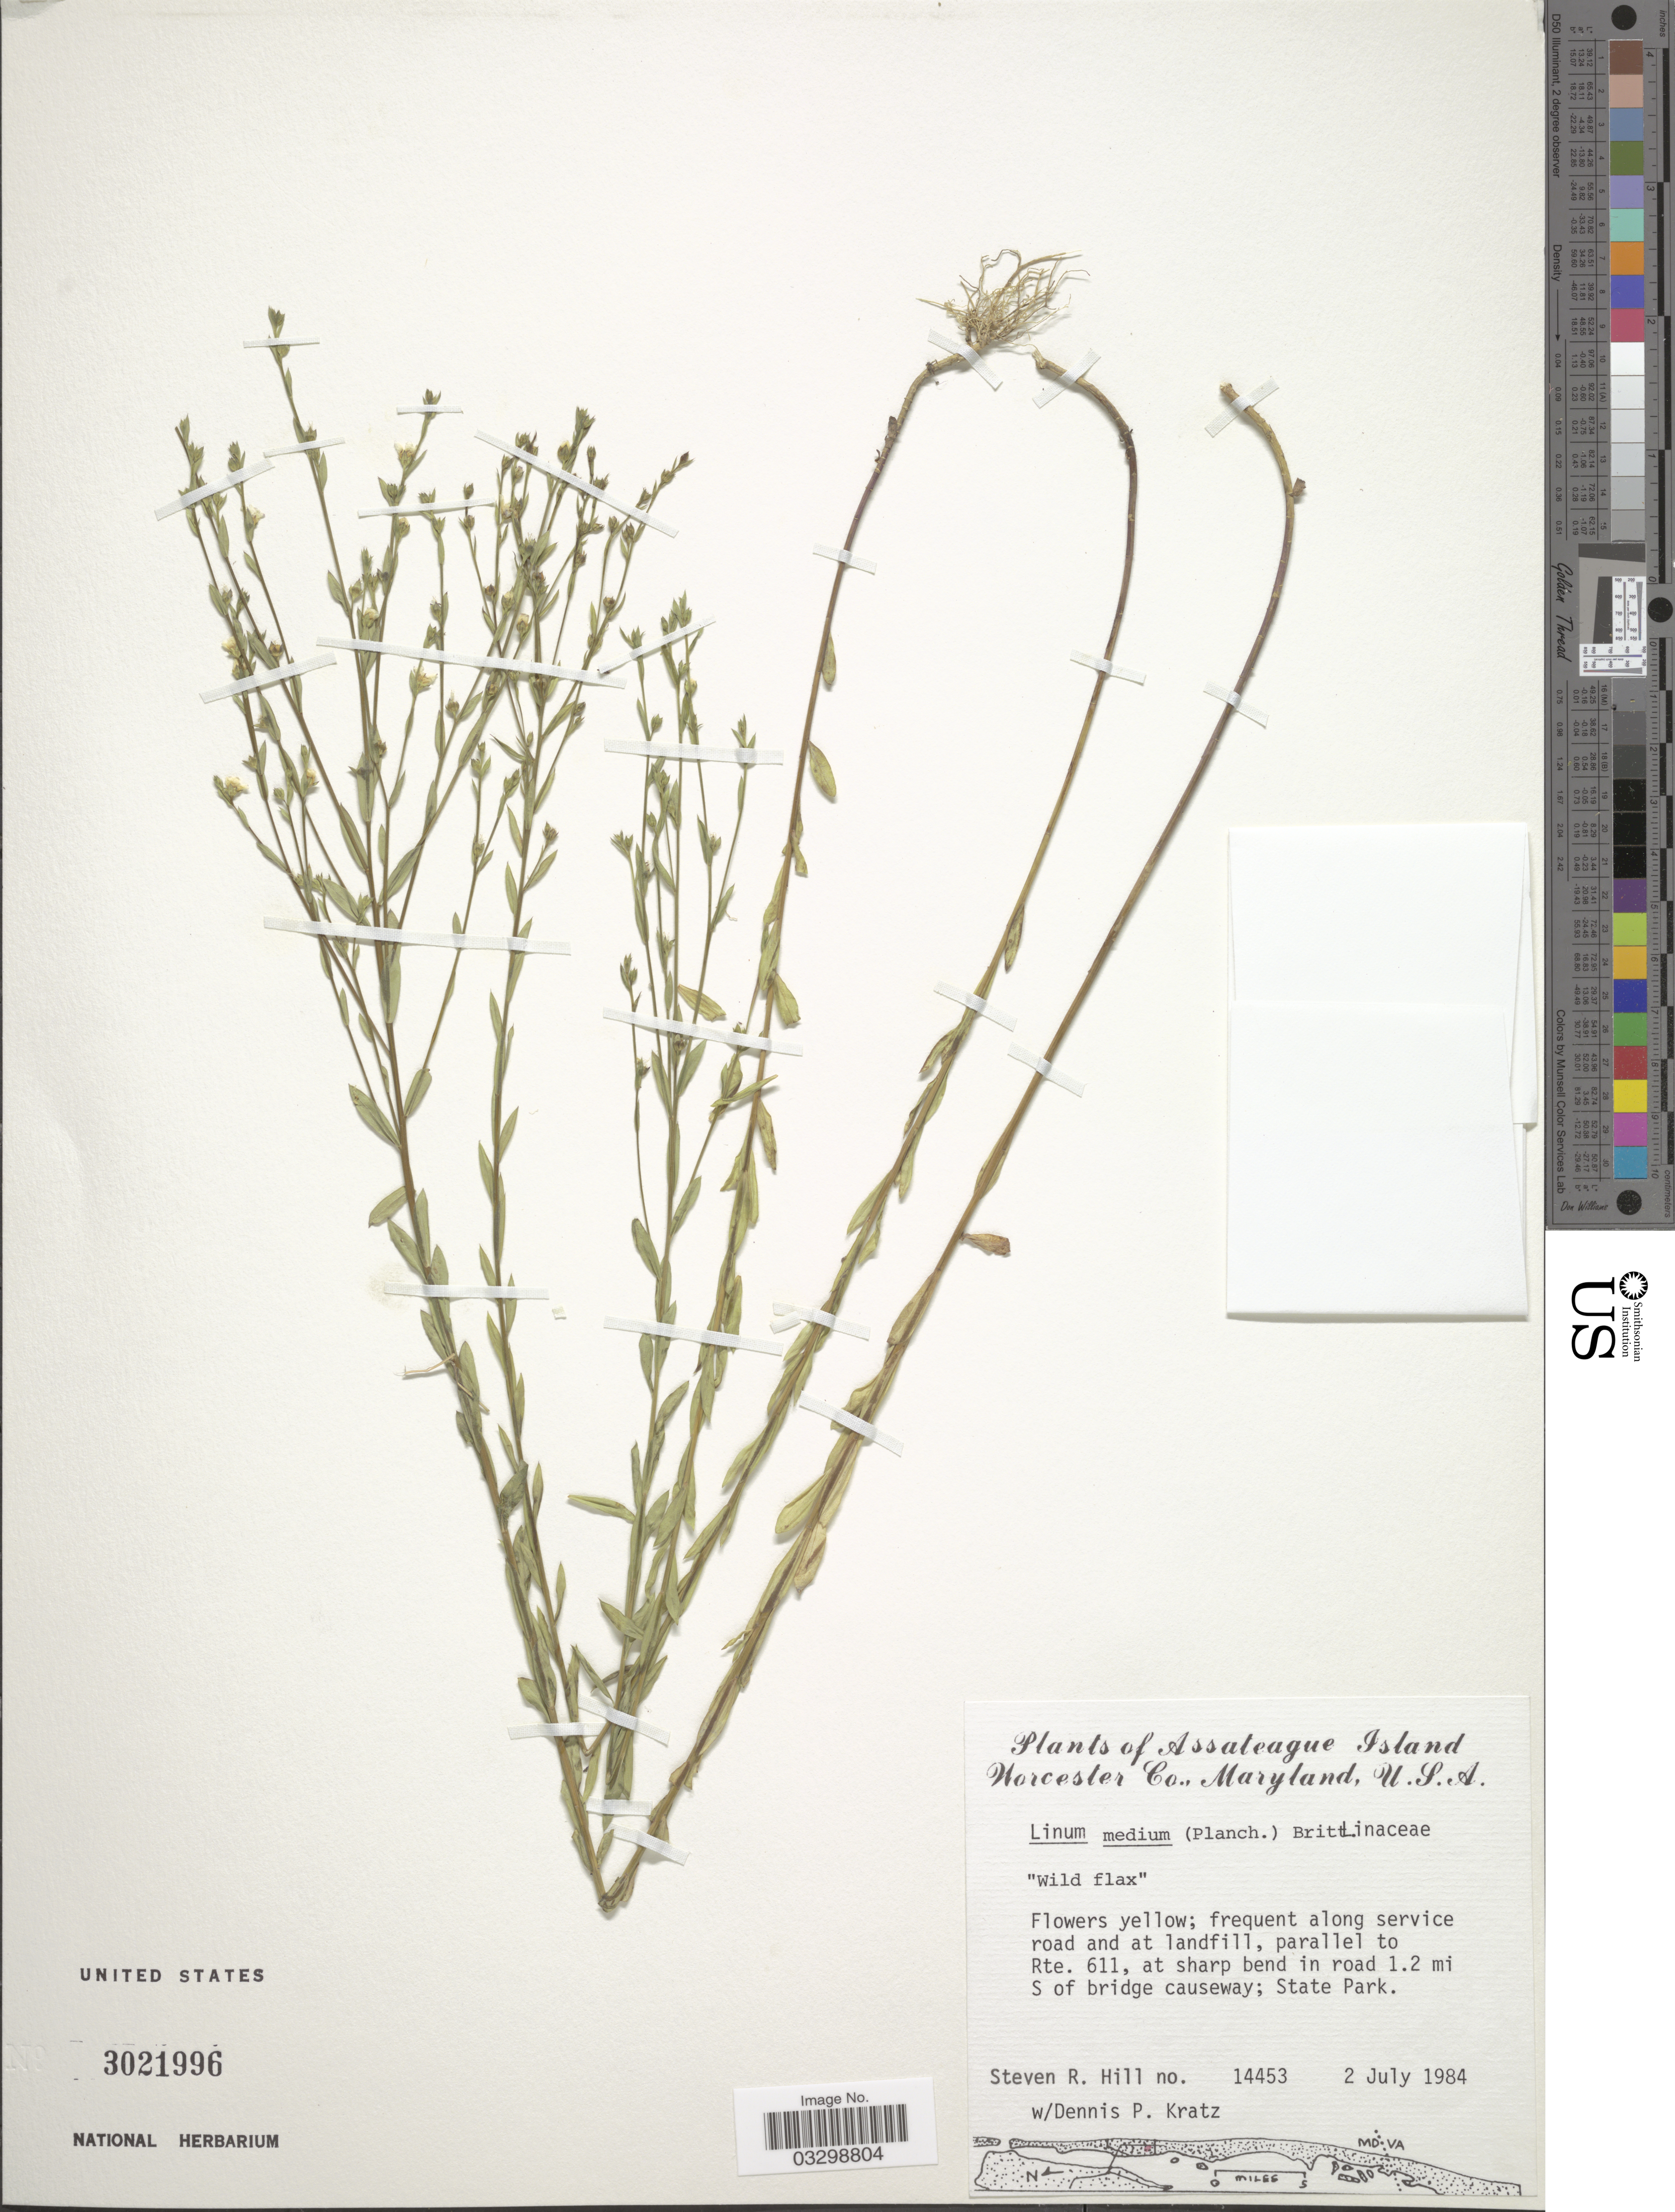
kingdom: Plantae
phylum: Tracheophyta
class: Magnoliopsida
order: Malpighiales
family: Linaceae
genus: Linum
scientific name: Linum medium var. texanum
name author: (Planch.) Fernald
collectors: S. R. Hill & D. Kratz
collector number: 14453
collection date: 1984-07-02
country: United States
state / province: Maryland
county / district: Worcester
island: Assateague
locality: Rte. 611, at sharp bend in road 1.2mi S of bridge causeway, Assateague Island State Park.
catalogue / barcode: US 3021996